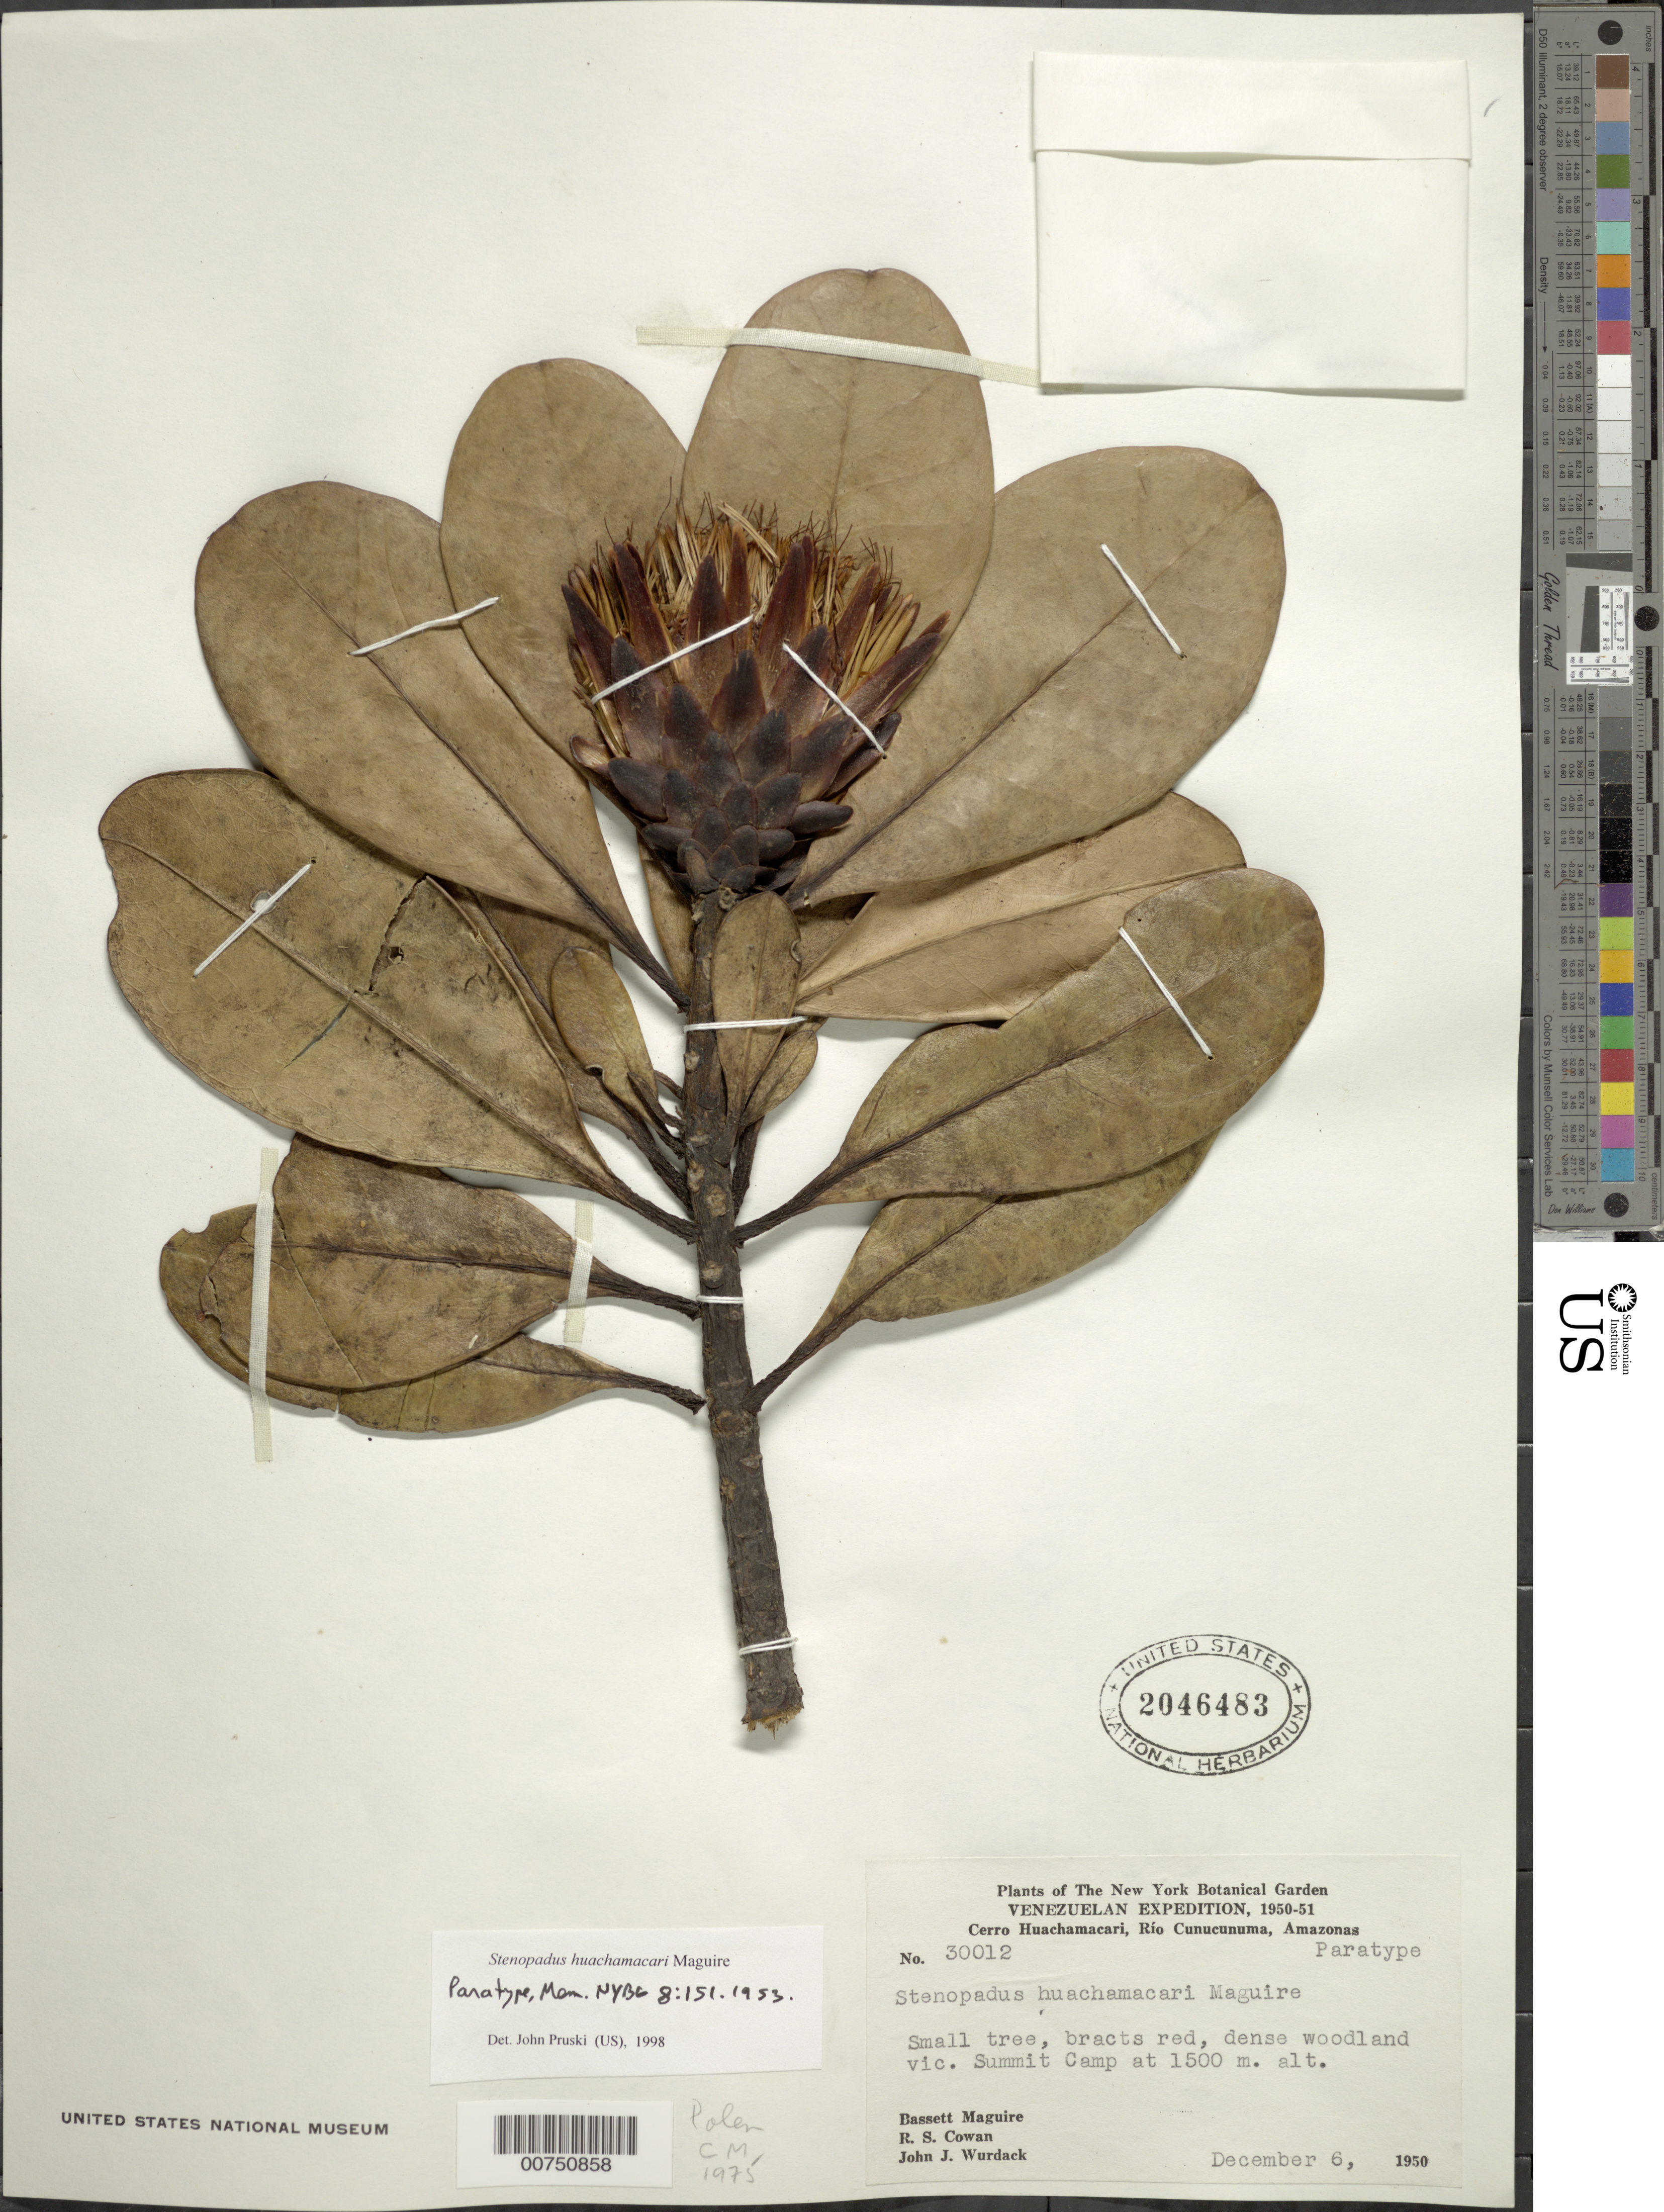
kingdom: Plantae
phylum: Tracheophyta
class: Magnoliopsida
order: Asterales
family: Asteraceae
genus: Stenopadus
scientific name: Stenopadus huachamacari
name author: Maguire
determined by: Pruski, J. F.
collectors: B. Maguire, R. S. Cowan & J. J. Wurdack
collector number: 30012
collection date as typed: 6-Dec-50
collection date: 1950-12-06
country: Venezuela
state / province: Amazonas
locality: Cerro Huachamacari, Río Cunucunuma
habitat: Summit camp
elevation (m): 1500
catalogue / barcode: US 2046483